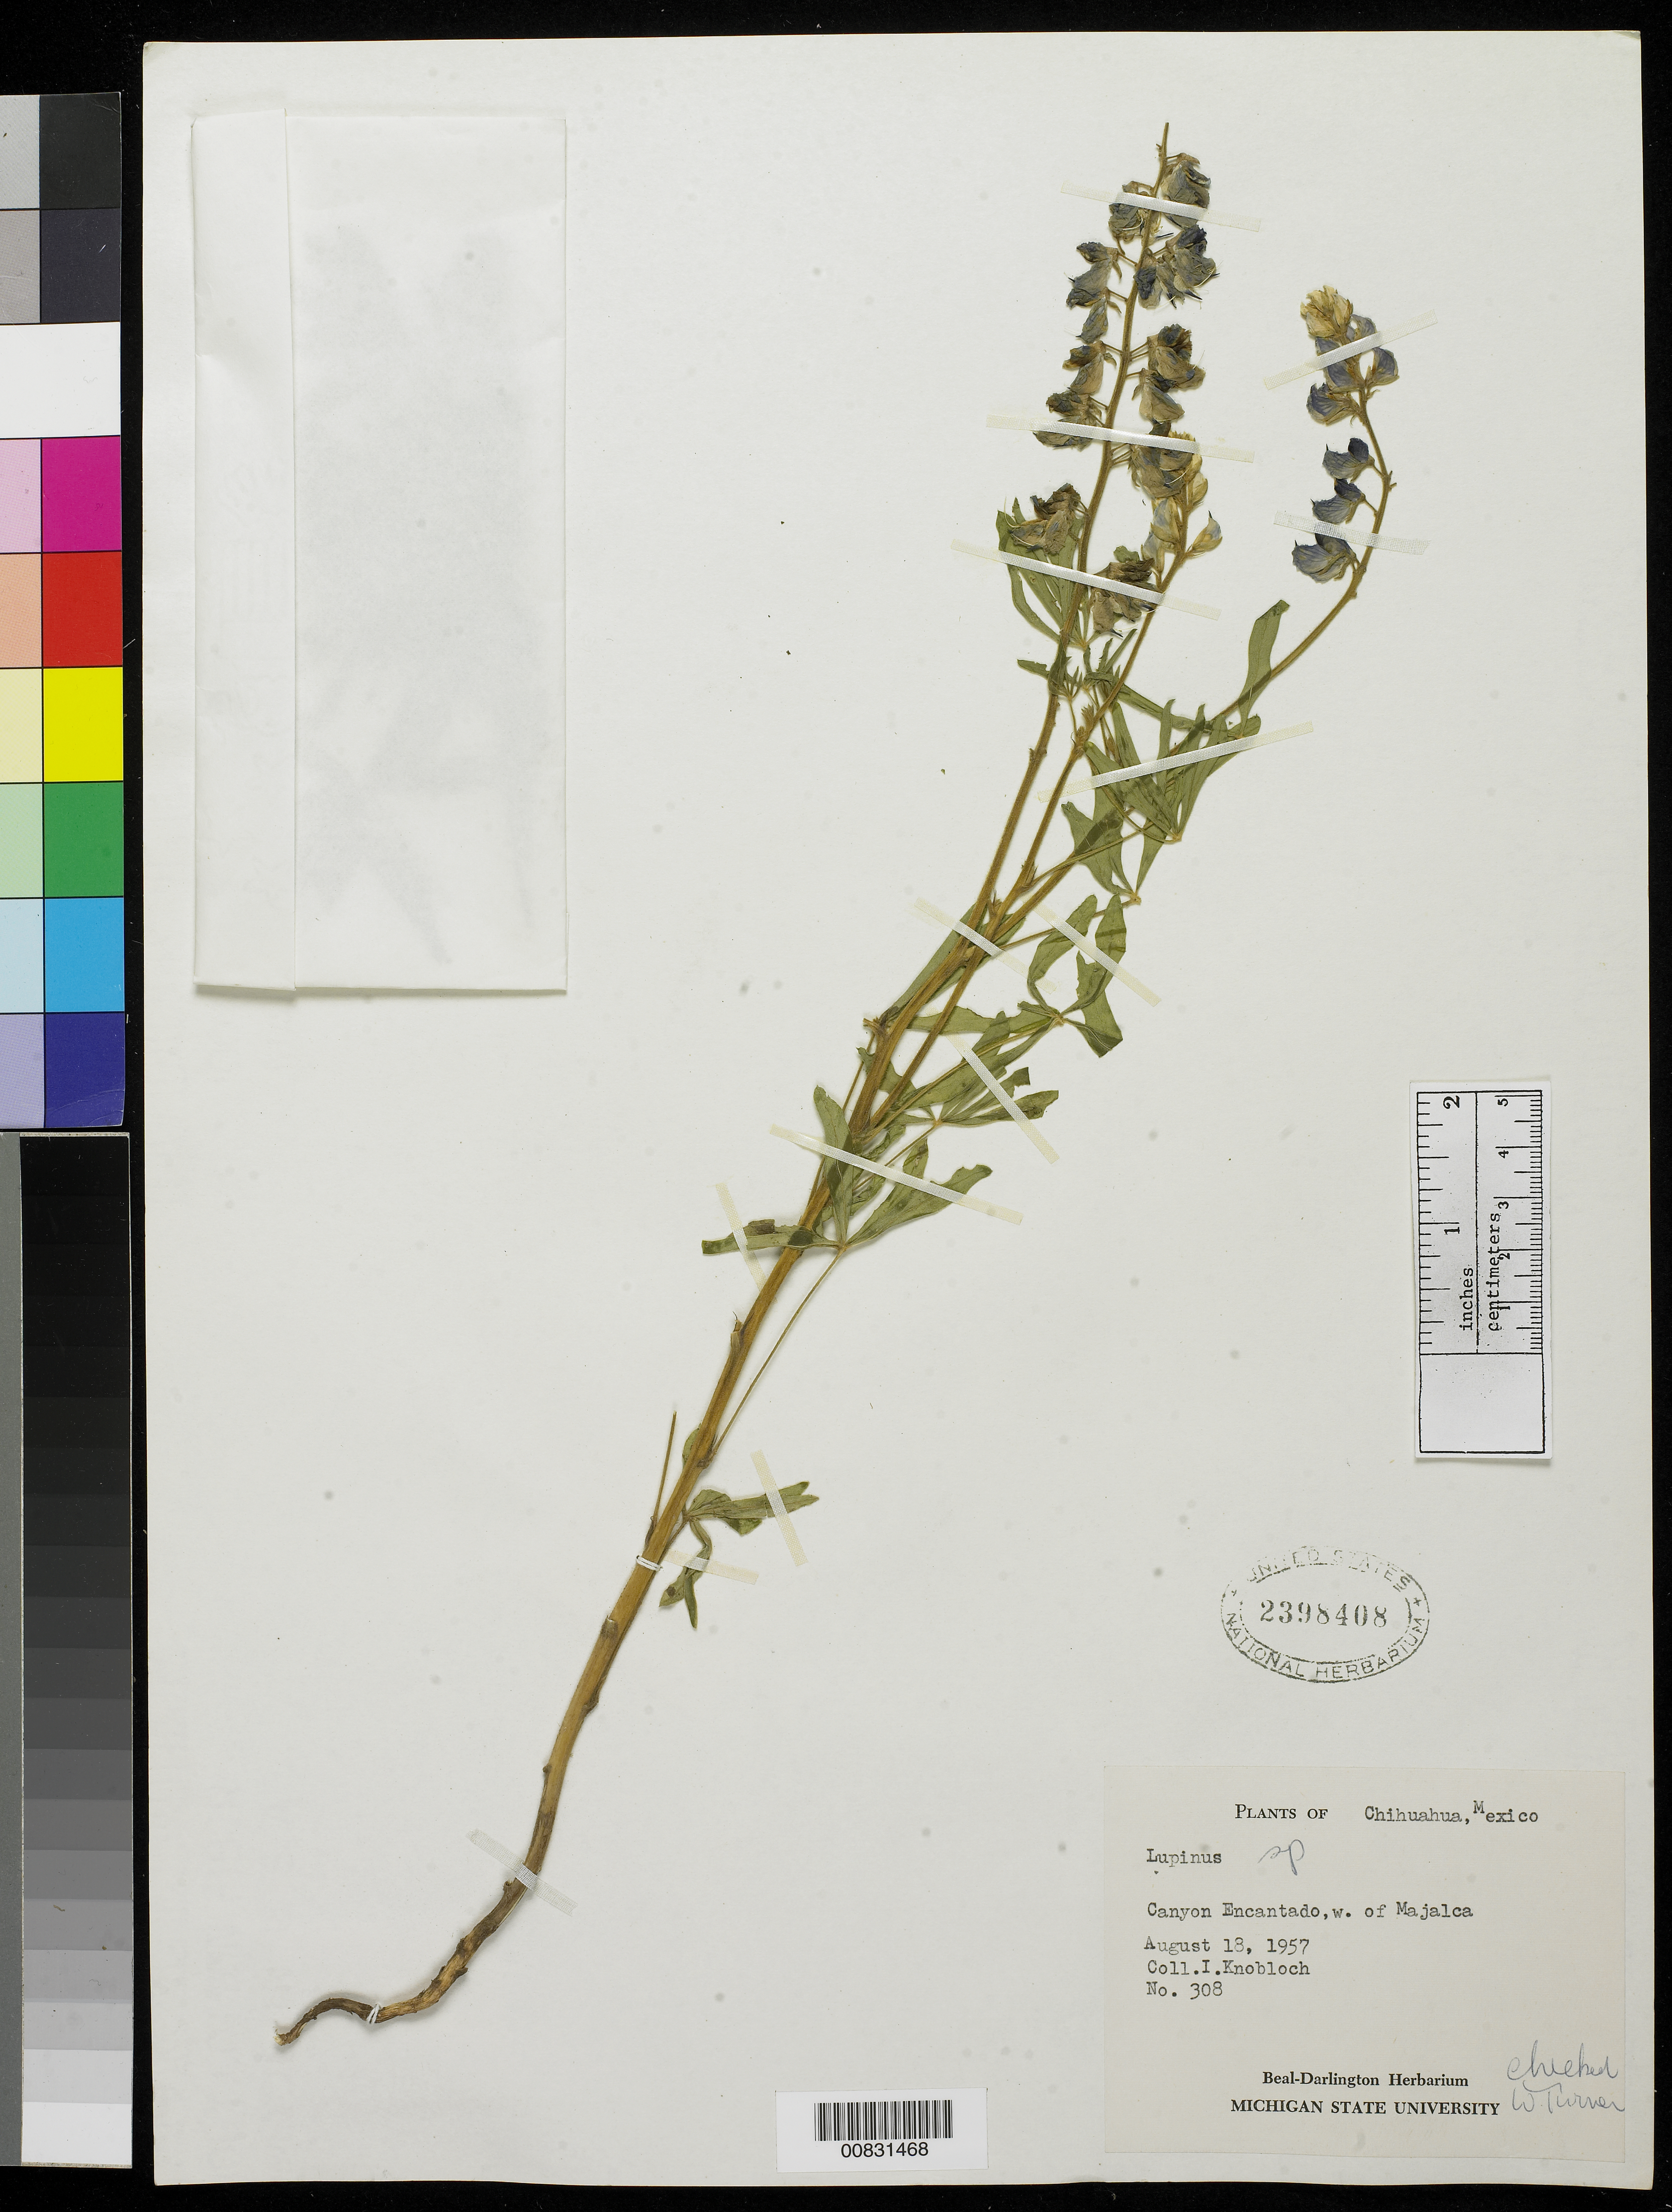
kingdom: Plantae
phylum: Tracheophyta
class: Magnoliopsida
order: Fabales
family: Fabaceae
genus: Lupinus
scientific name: Lupinus sp.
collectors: I. W. Knobloch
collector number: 308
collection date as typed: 18 Aug 1957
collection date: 1957-08-18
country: Mexico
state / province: Chihuahua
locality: Canyon Encantado, W of Majalca.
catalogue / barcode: US 2398408